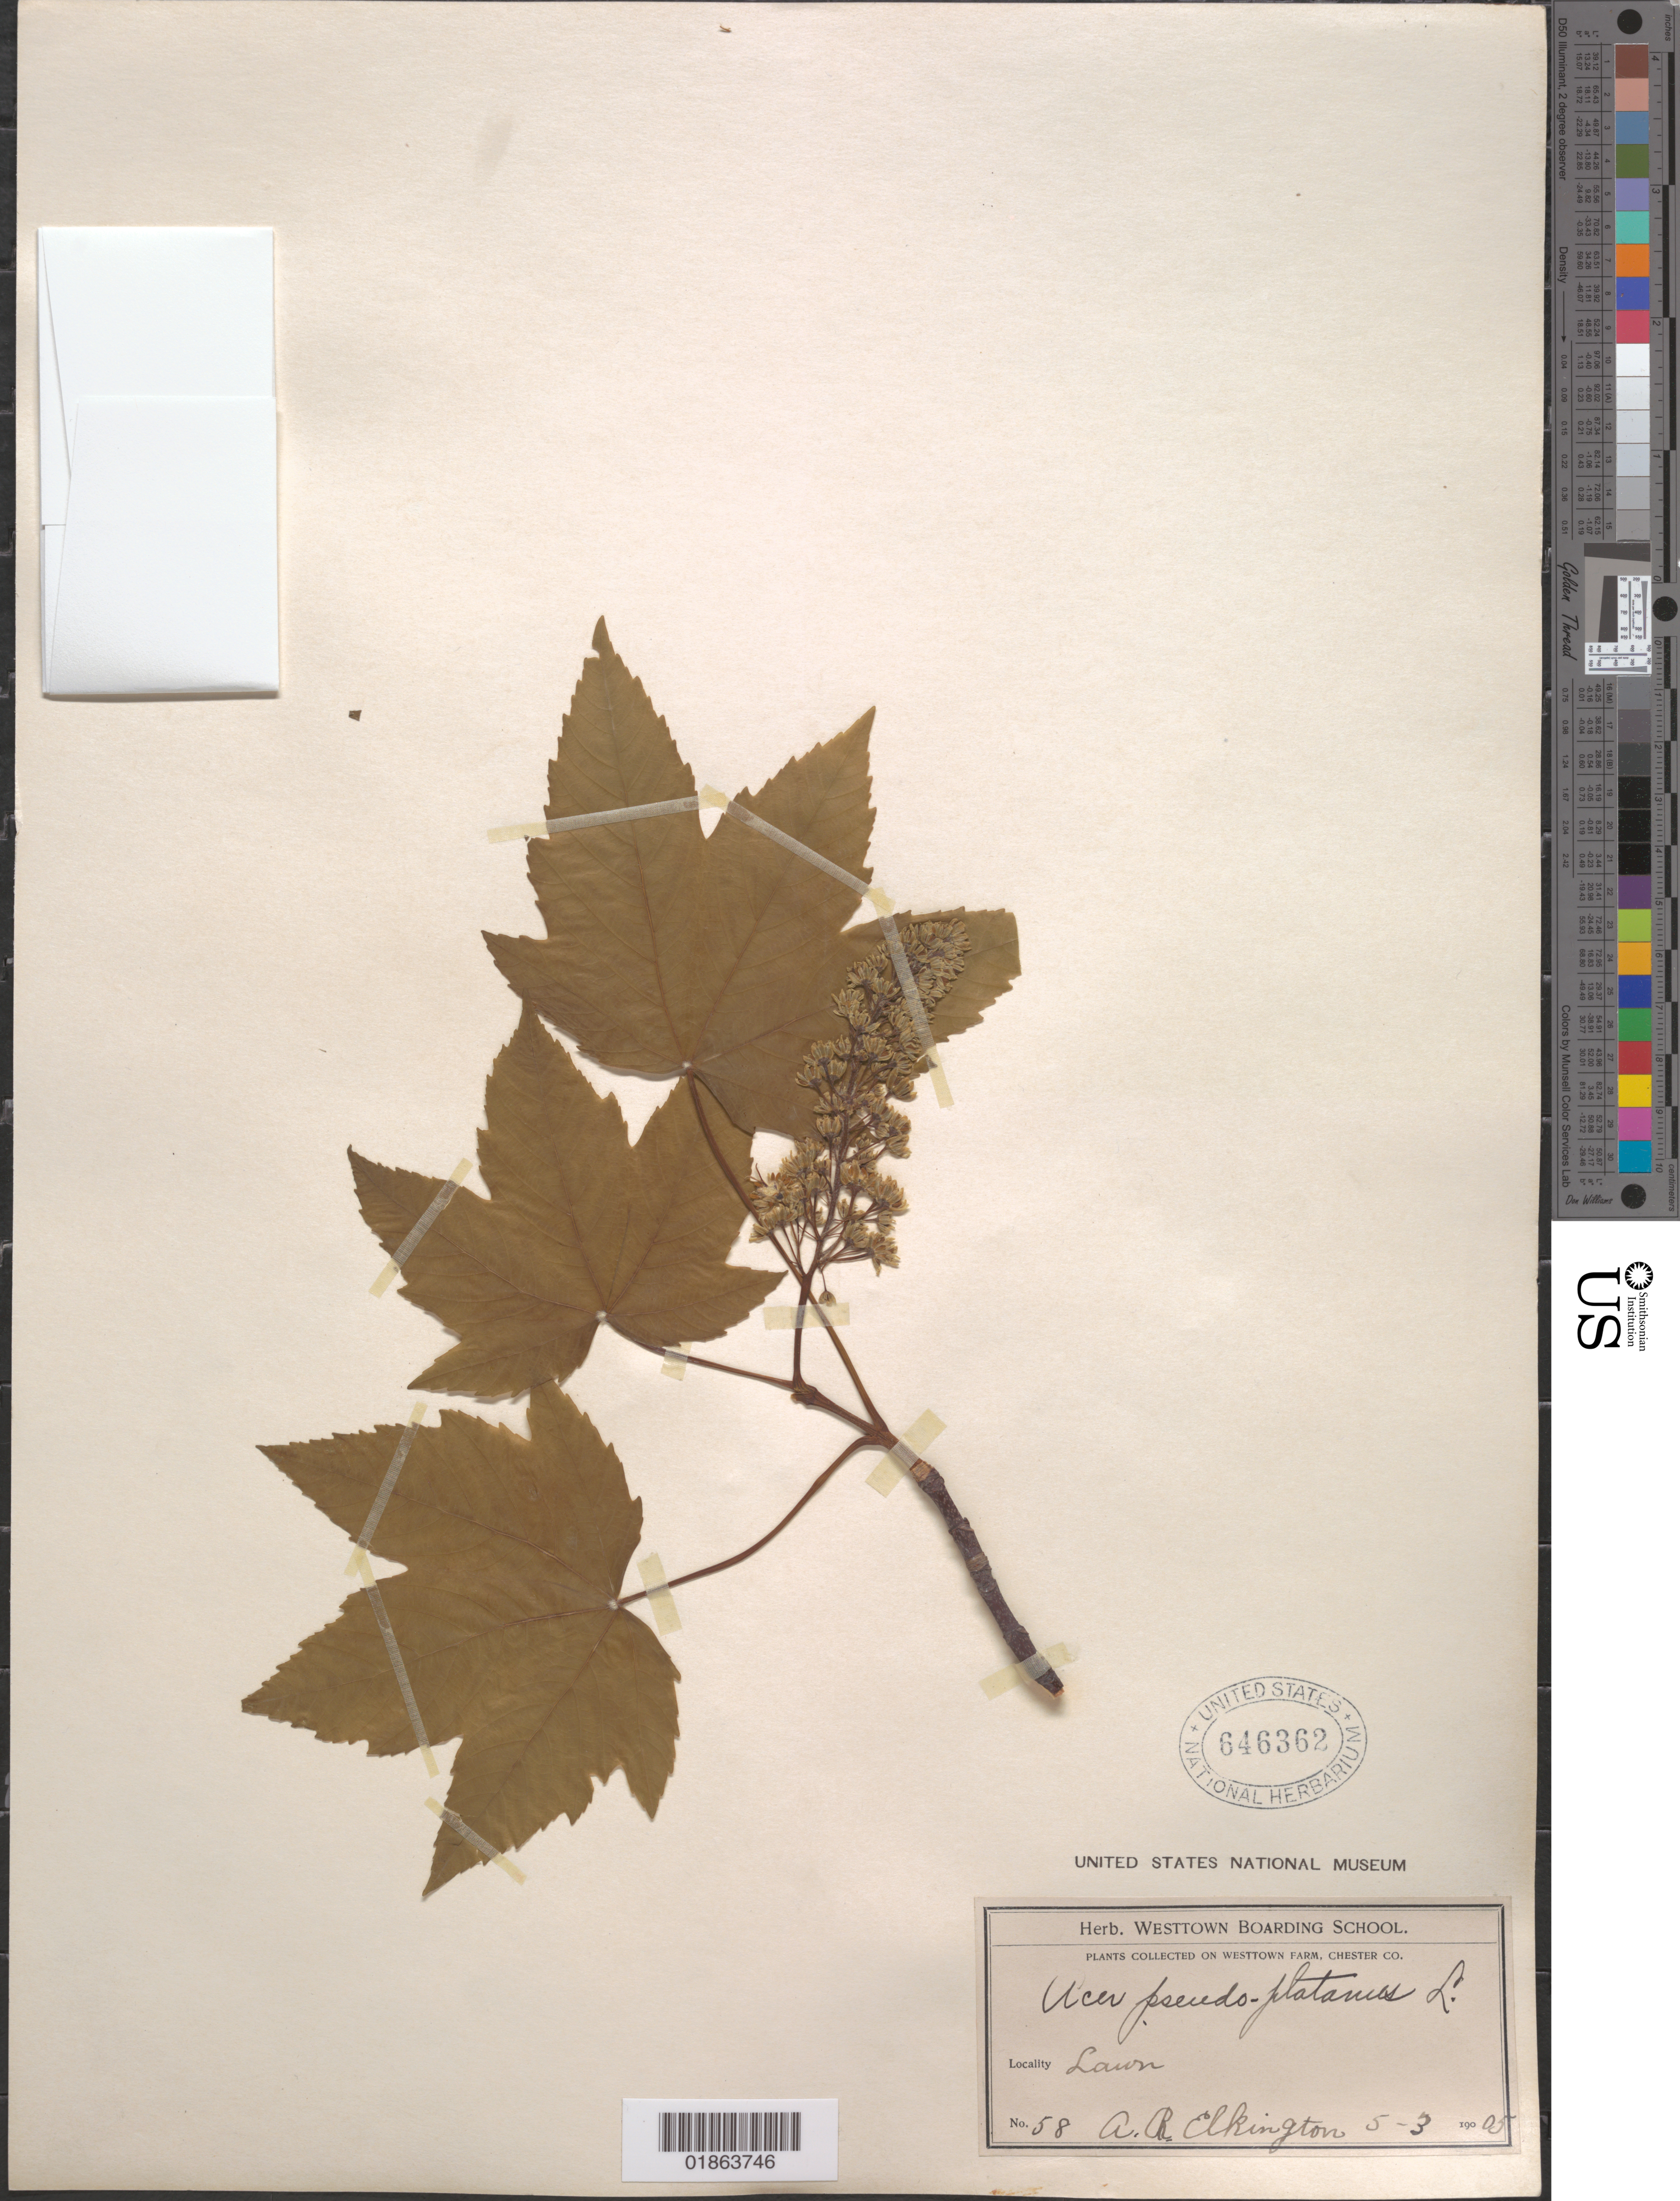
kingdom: Plantae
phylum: Tracheophyta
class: Magnoliopsida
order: Sapindales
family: Sapindaceae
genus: Acer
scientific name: Acer pseudoplatanus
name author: L.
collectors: A. Elkington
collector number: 58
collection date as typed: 5-3-1905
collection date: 1905-05-03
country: United States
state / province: Pennsylvania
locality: Westtown Boarding School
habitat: Lawn. Cultivated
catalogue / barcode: US 646362